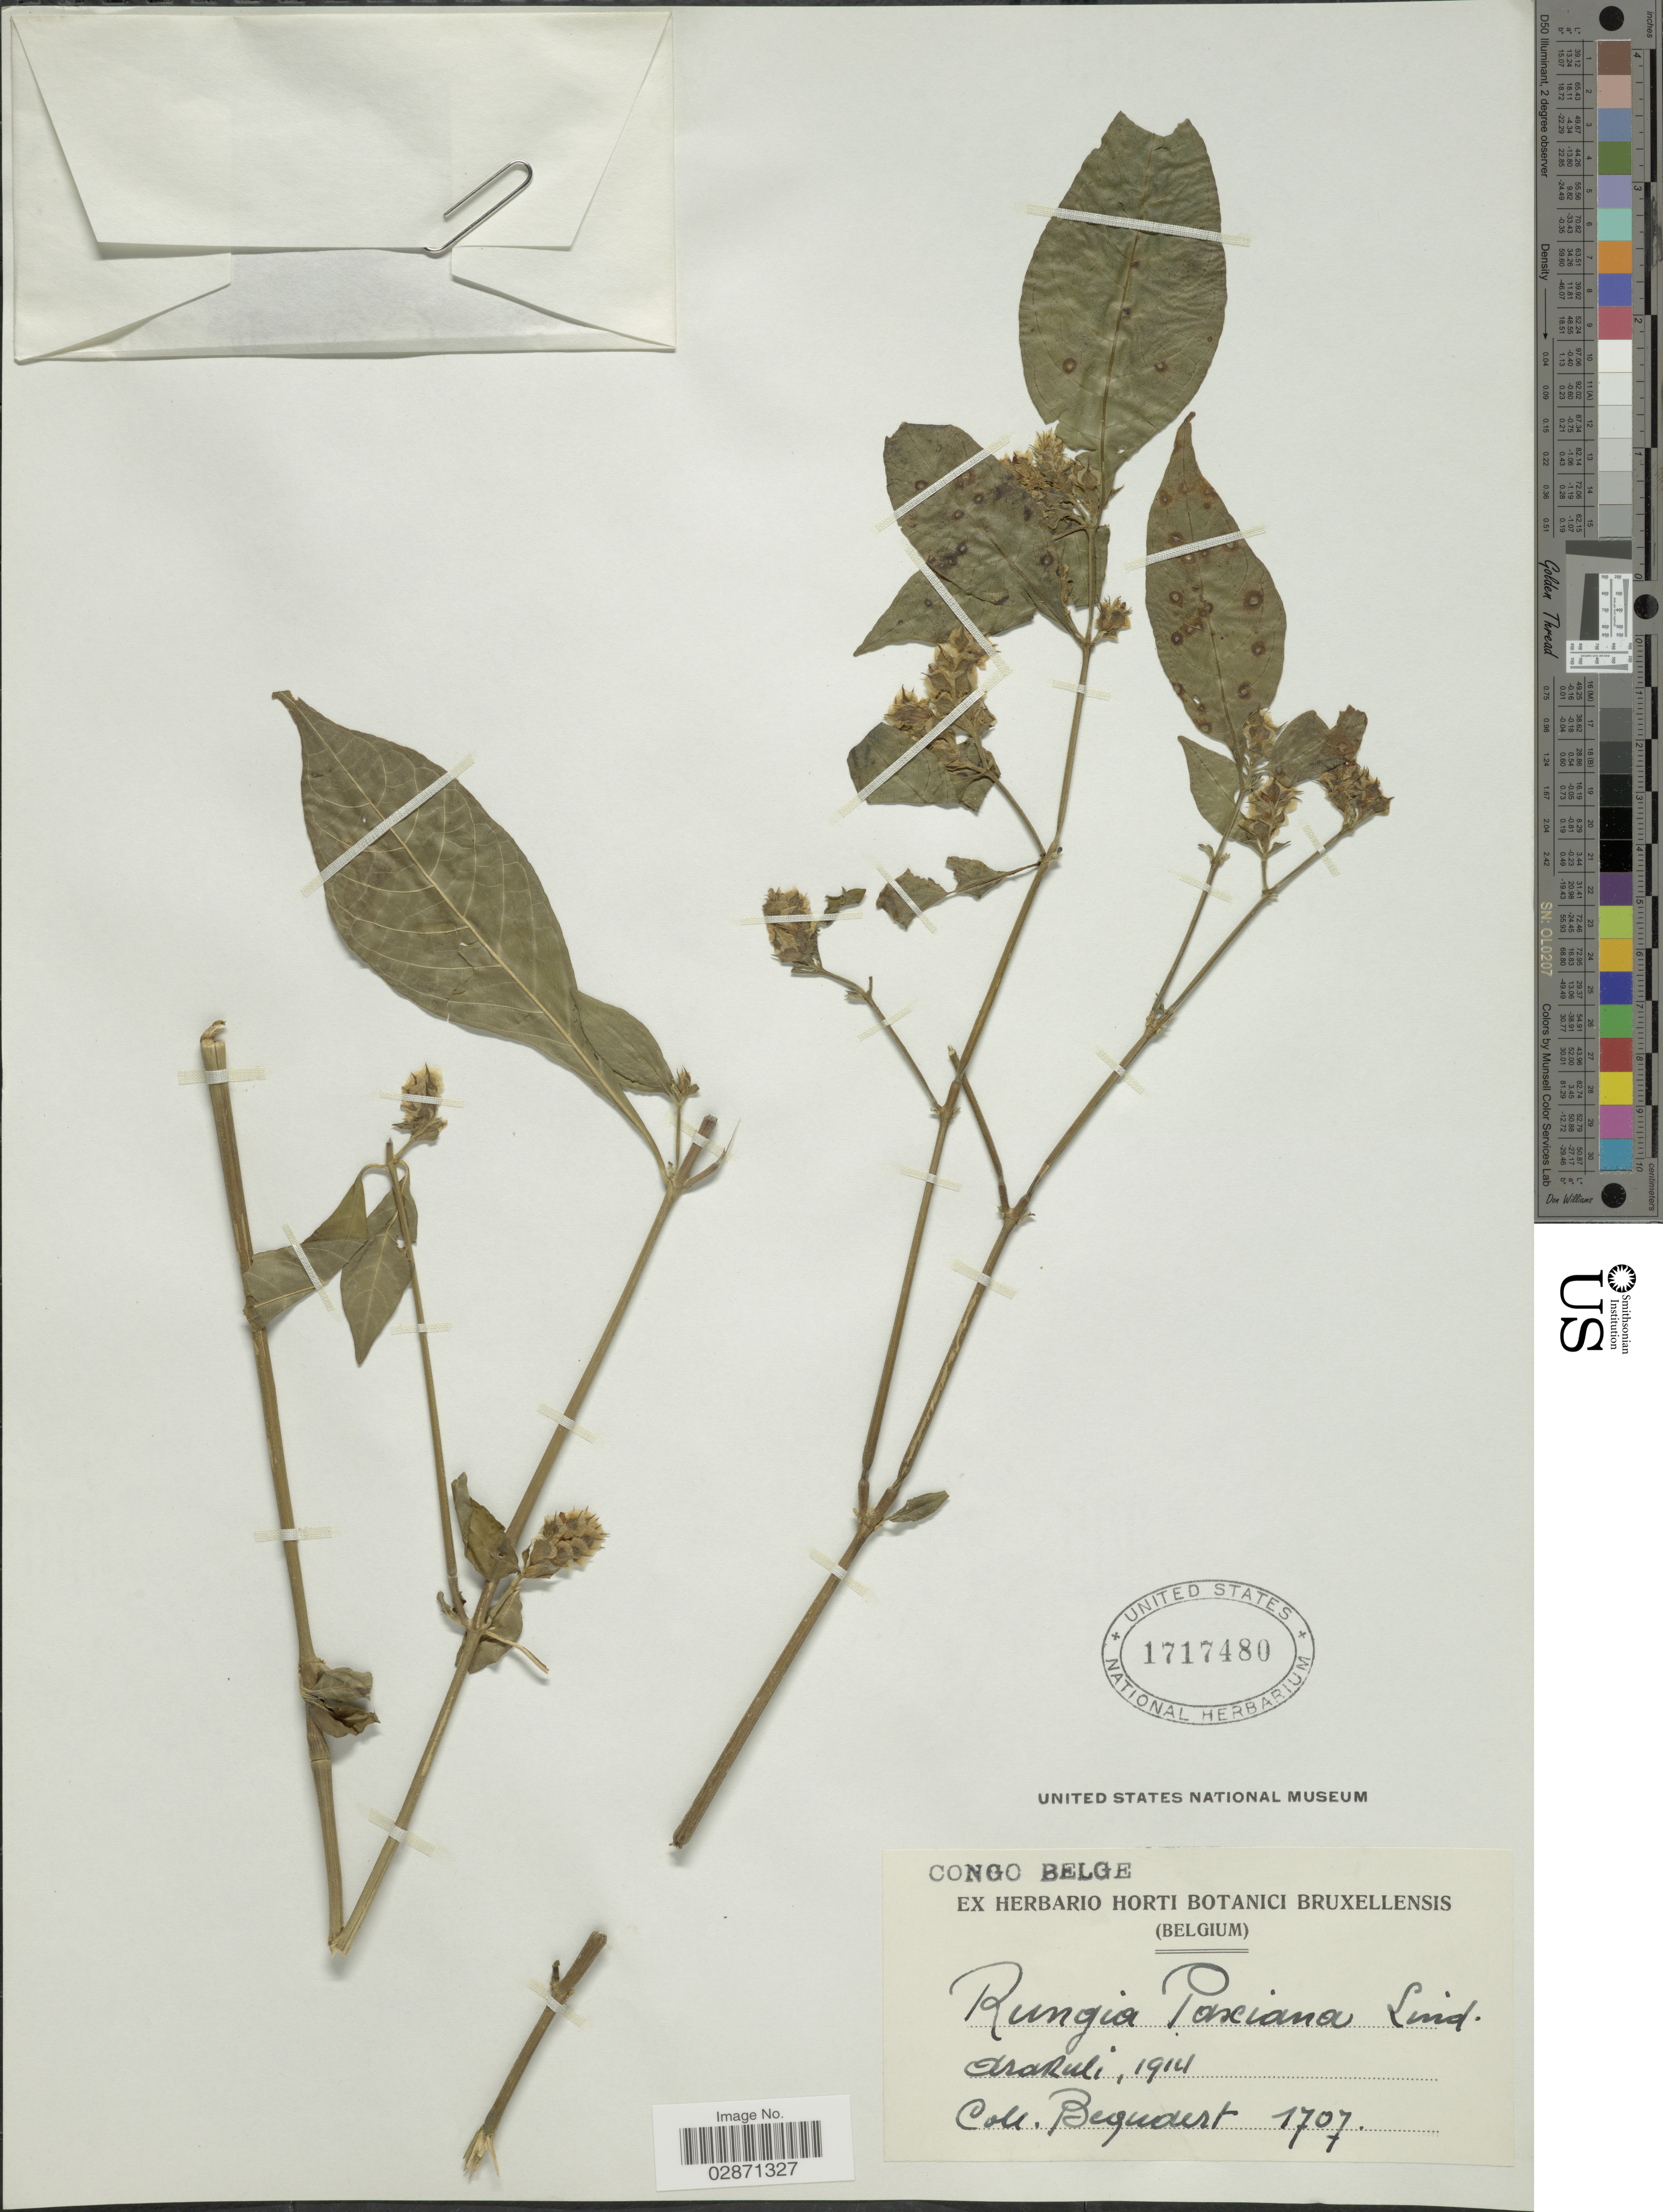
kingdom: Plantae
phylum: Tracheophyta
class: Magnoliopsida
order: Lamiales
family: Acanthaceae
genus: Rungia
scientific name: Rungia paxiana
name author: (Lindau) C.B. Clarke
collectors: Bequaert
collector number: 1707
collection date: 1914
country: Congo, Democratic Republic of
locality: Congo Belge. Araruli.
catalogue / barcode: US 1717480